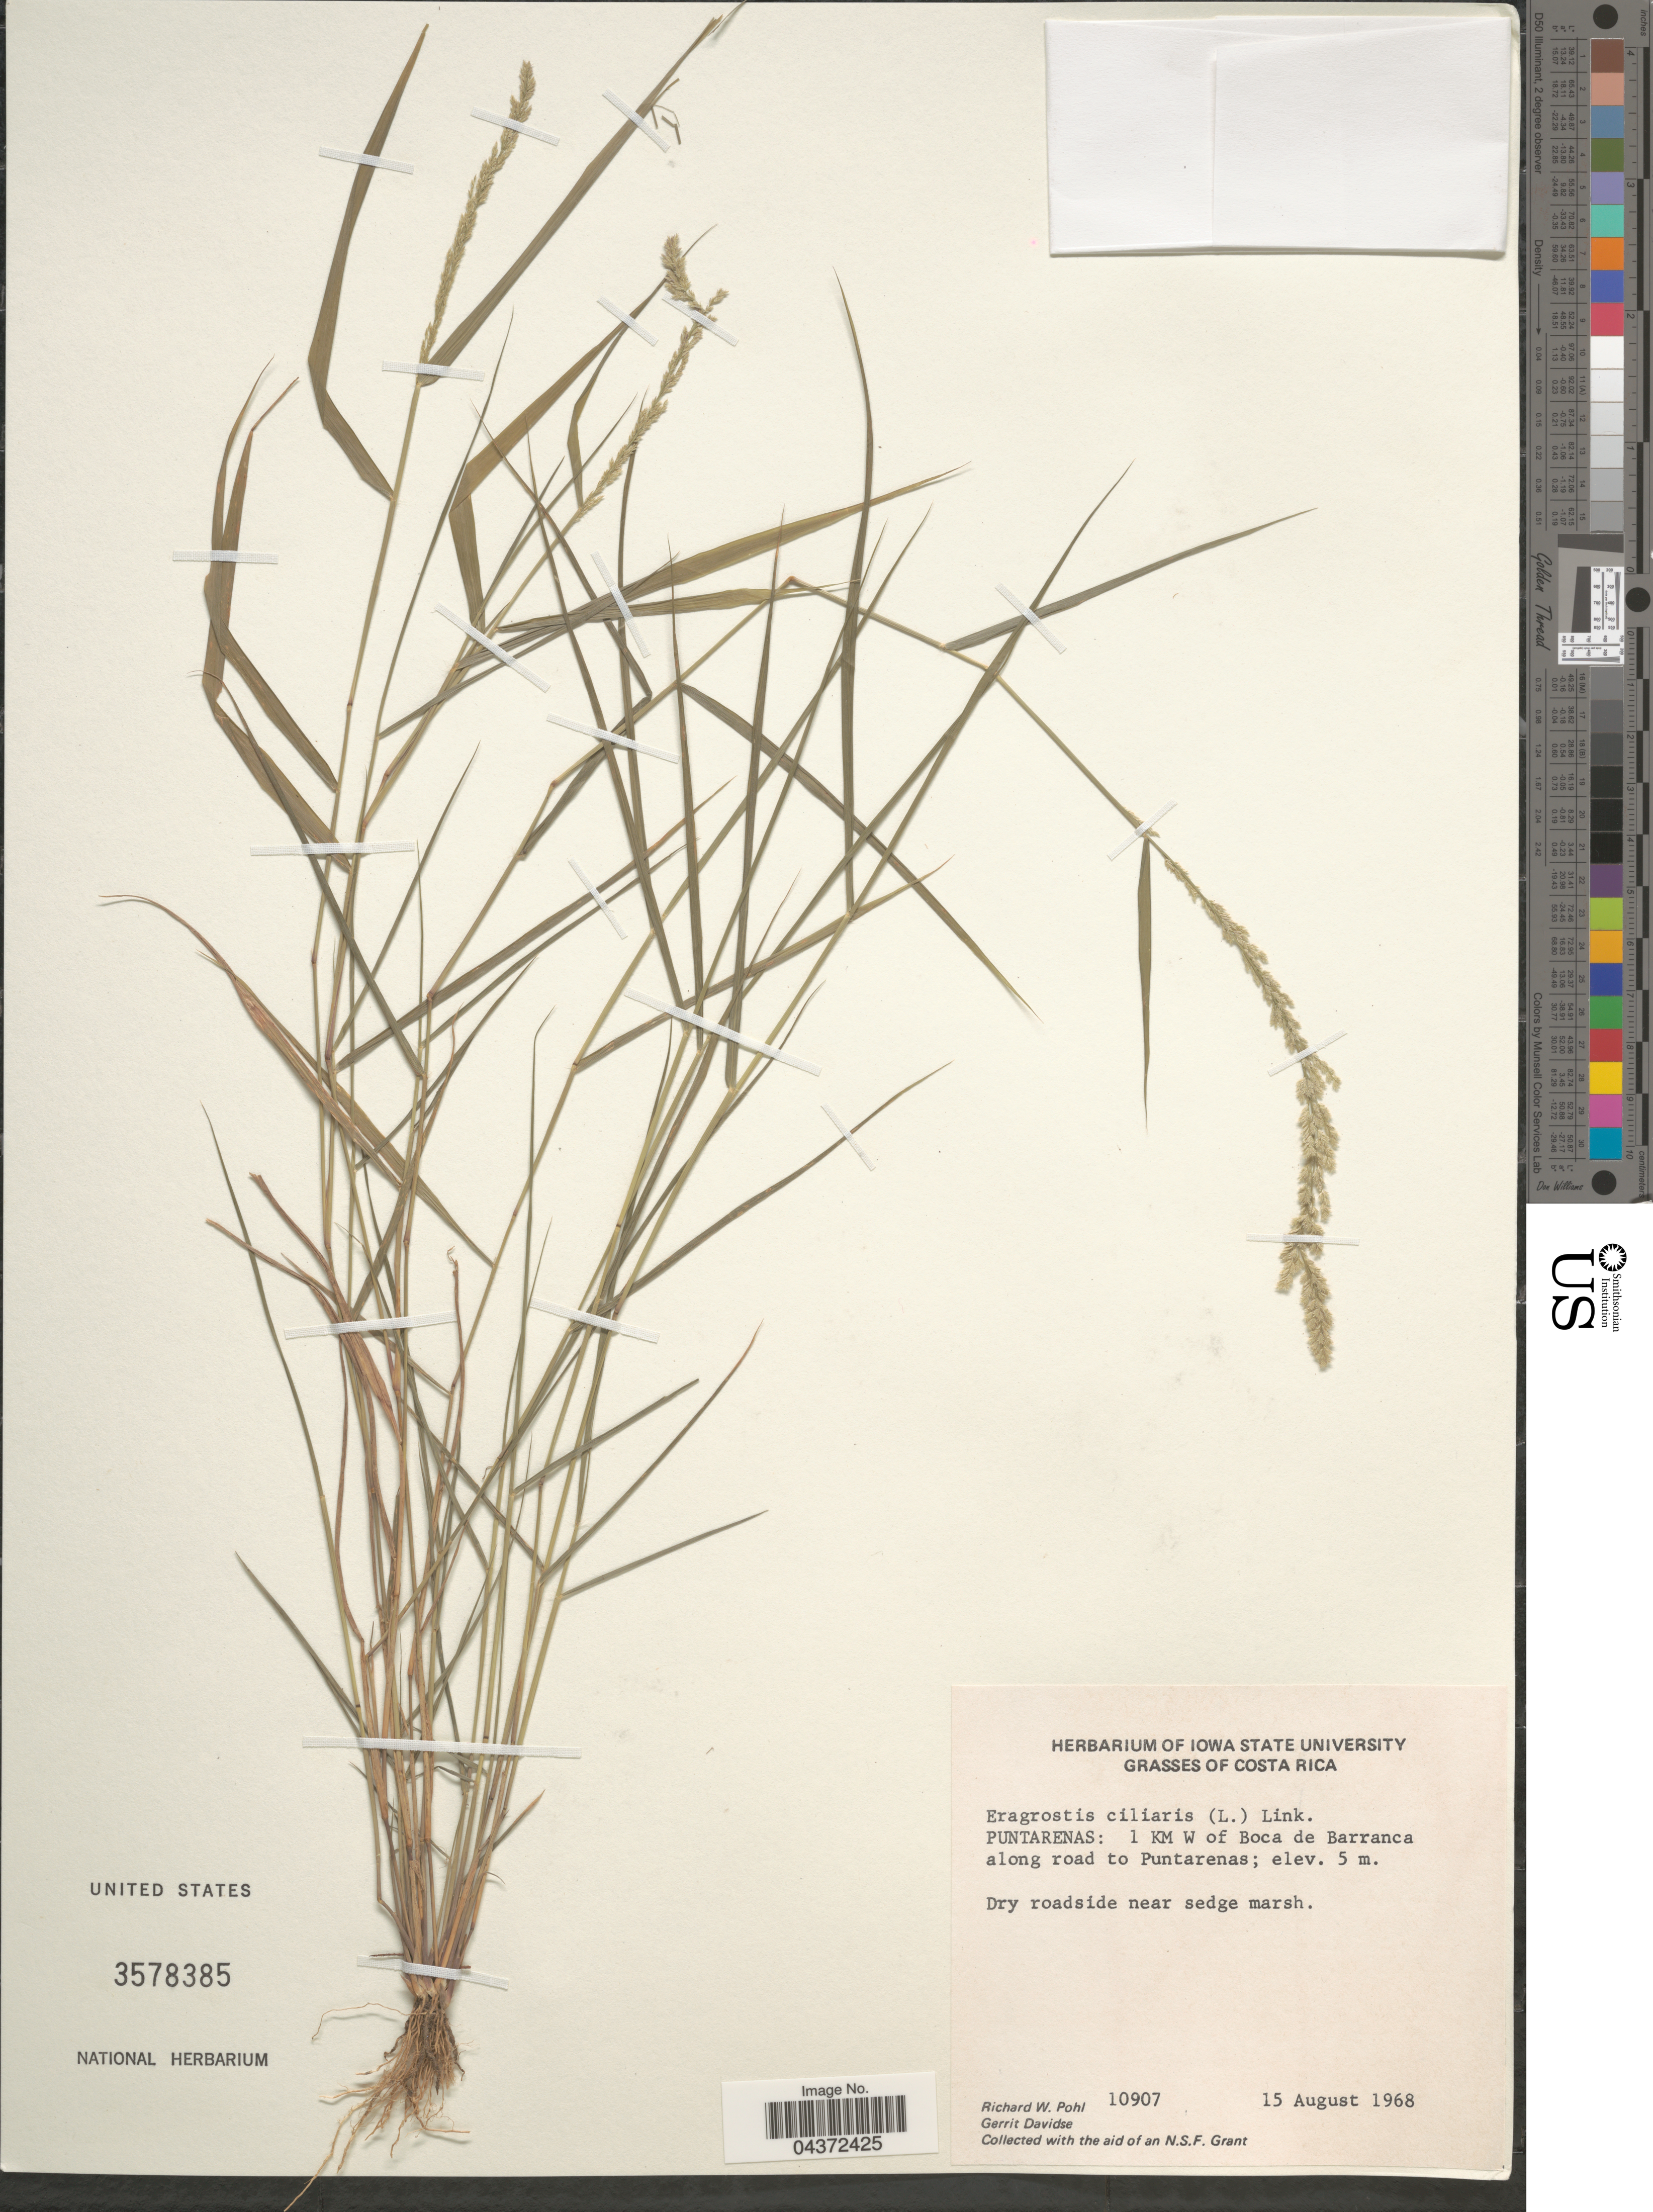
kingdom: Plantae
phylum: Tracheophyta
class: Liliopsida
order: Poales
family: Poaceae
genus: Eragrostis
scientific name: Eragrostis ciliaris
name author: (L.) R. Br.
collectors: R. W. Pohl & G. Davidse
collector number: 10907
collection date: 1968-08-15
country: Costa Rica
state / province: Puntarenas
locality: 1 KM W of Boca de Barranca along road to Puntarenas. Dry roadside near sedge marsh.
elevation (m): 5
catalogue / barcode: US 3578385